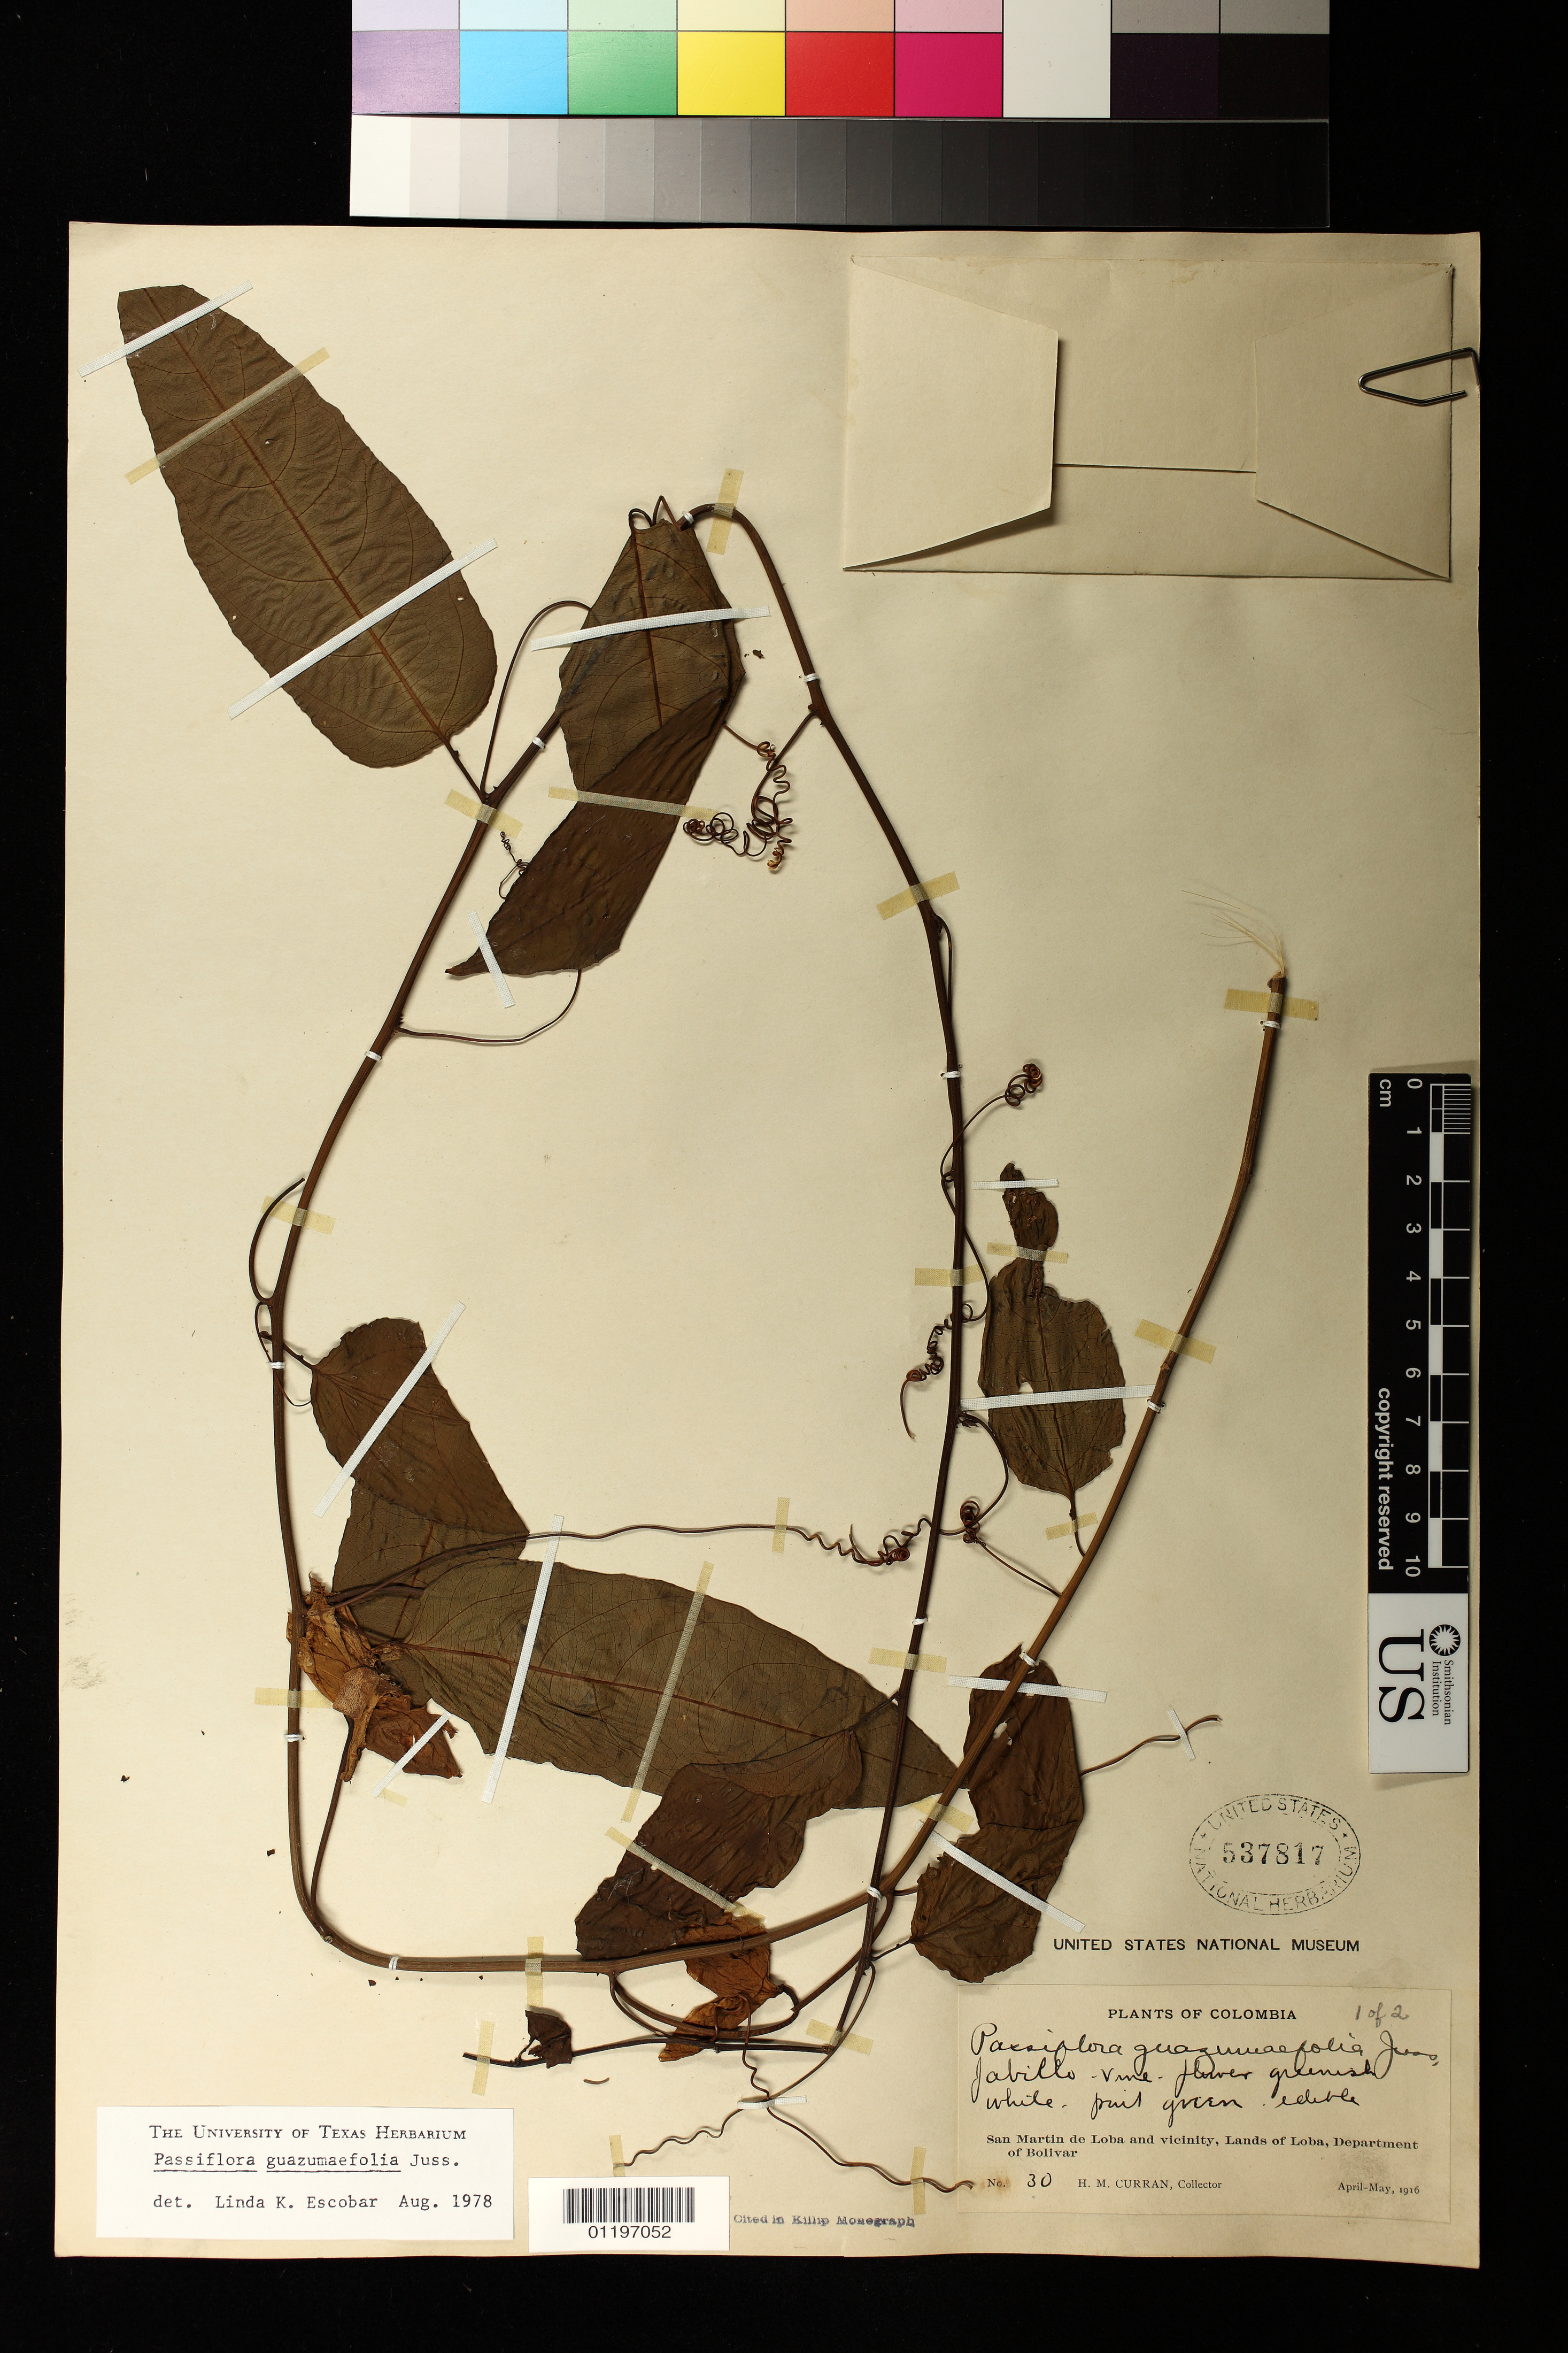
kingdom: Plantae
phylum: Tracheophyta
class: Magnoliopsida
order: Malpighiales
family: Passifloraceae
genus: Passiflora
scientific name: Passiflora guazumifolia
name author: Juss.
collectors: H. M. Curran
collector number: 30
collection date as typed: Apr 1916 to -- May 1916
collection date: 1916-04/1916-05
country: Colombia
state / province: Bolívar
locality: San martin de Loba and vicinity, Lands of Loba, Department of Bolivar.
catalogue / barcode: US 537817